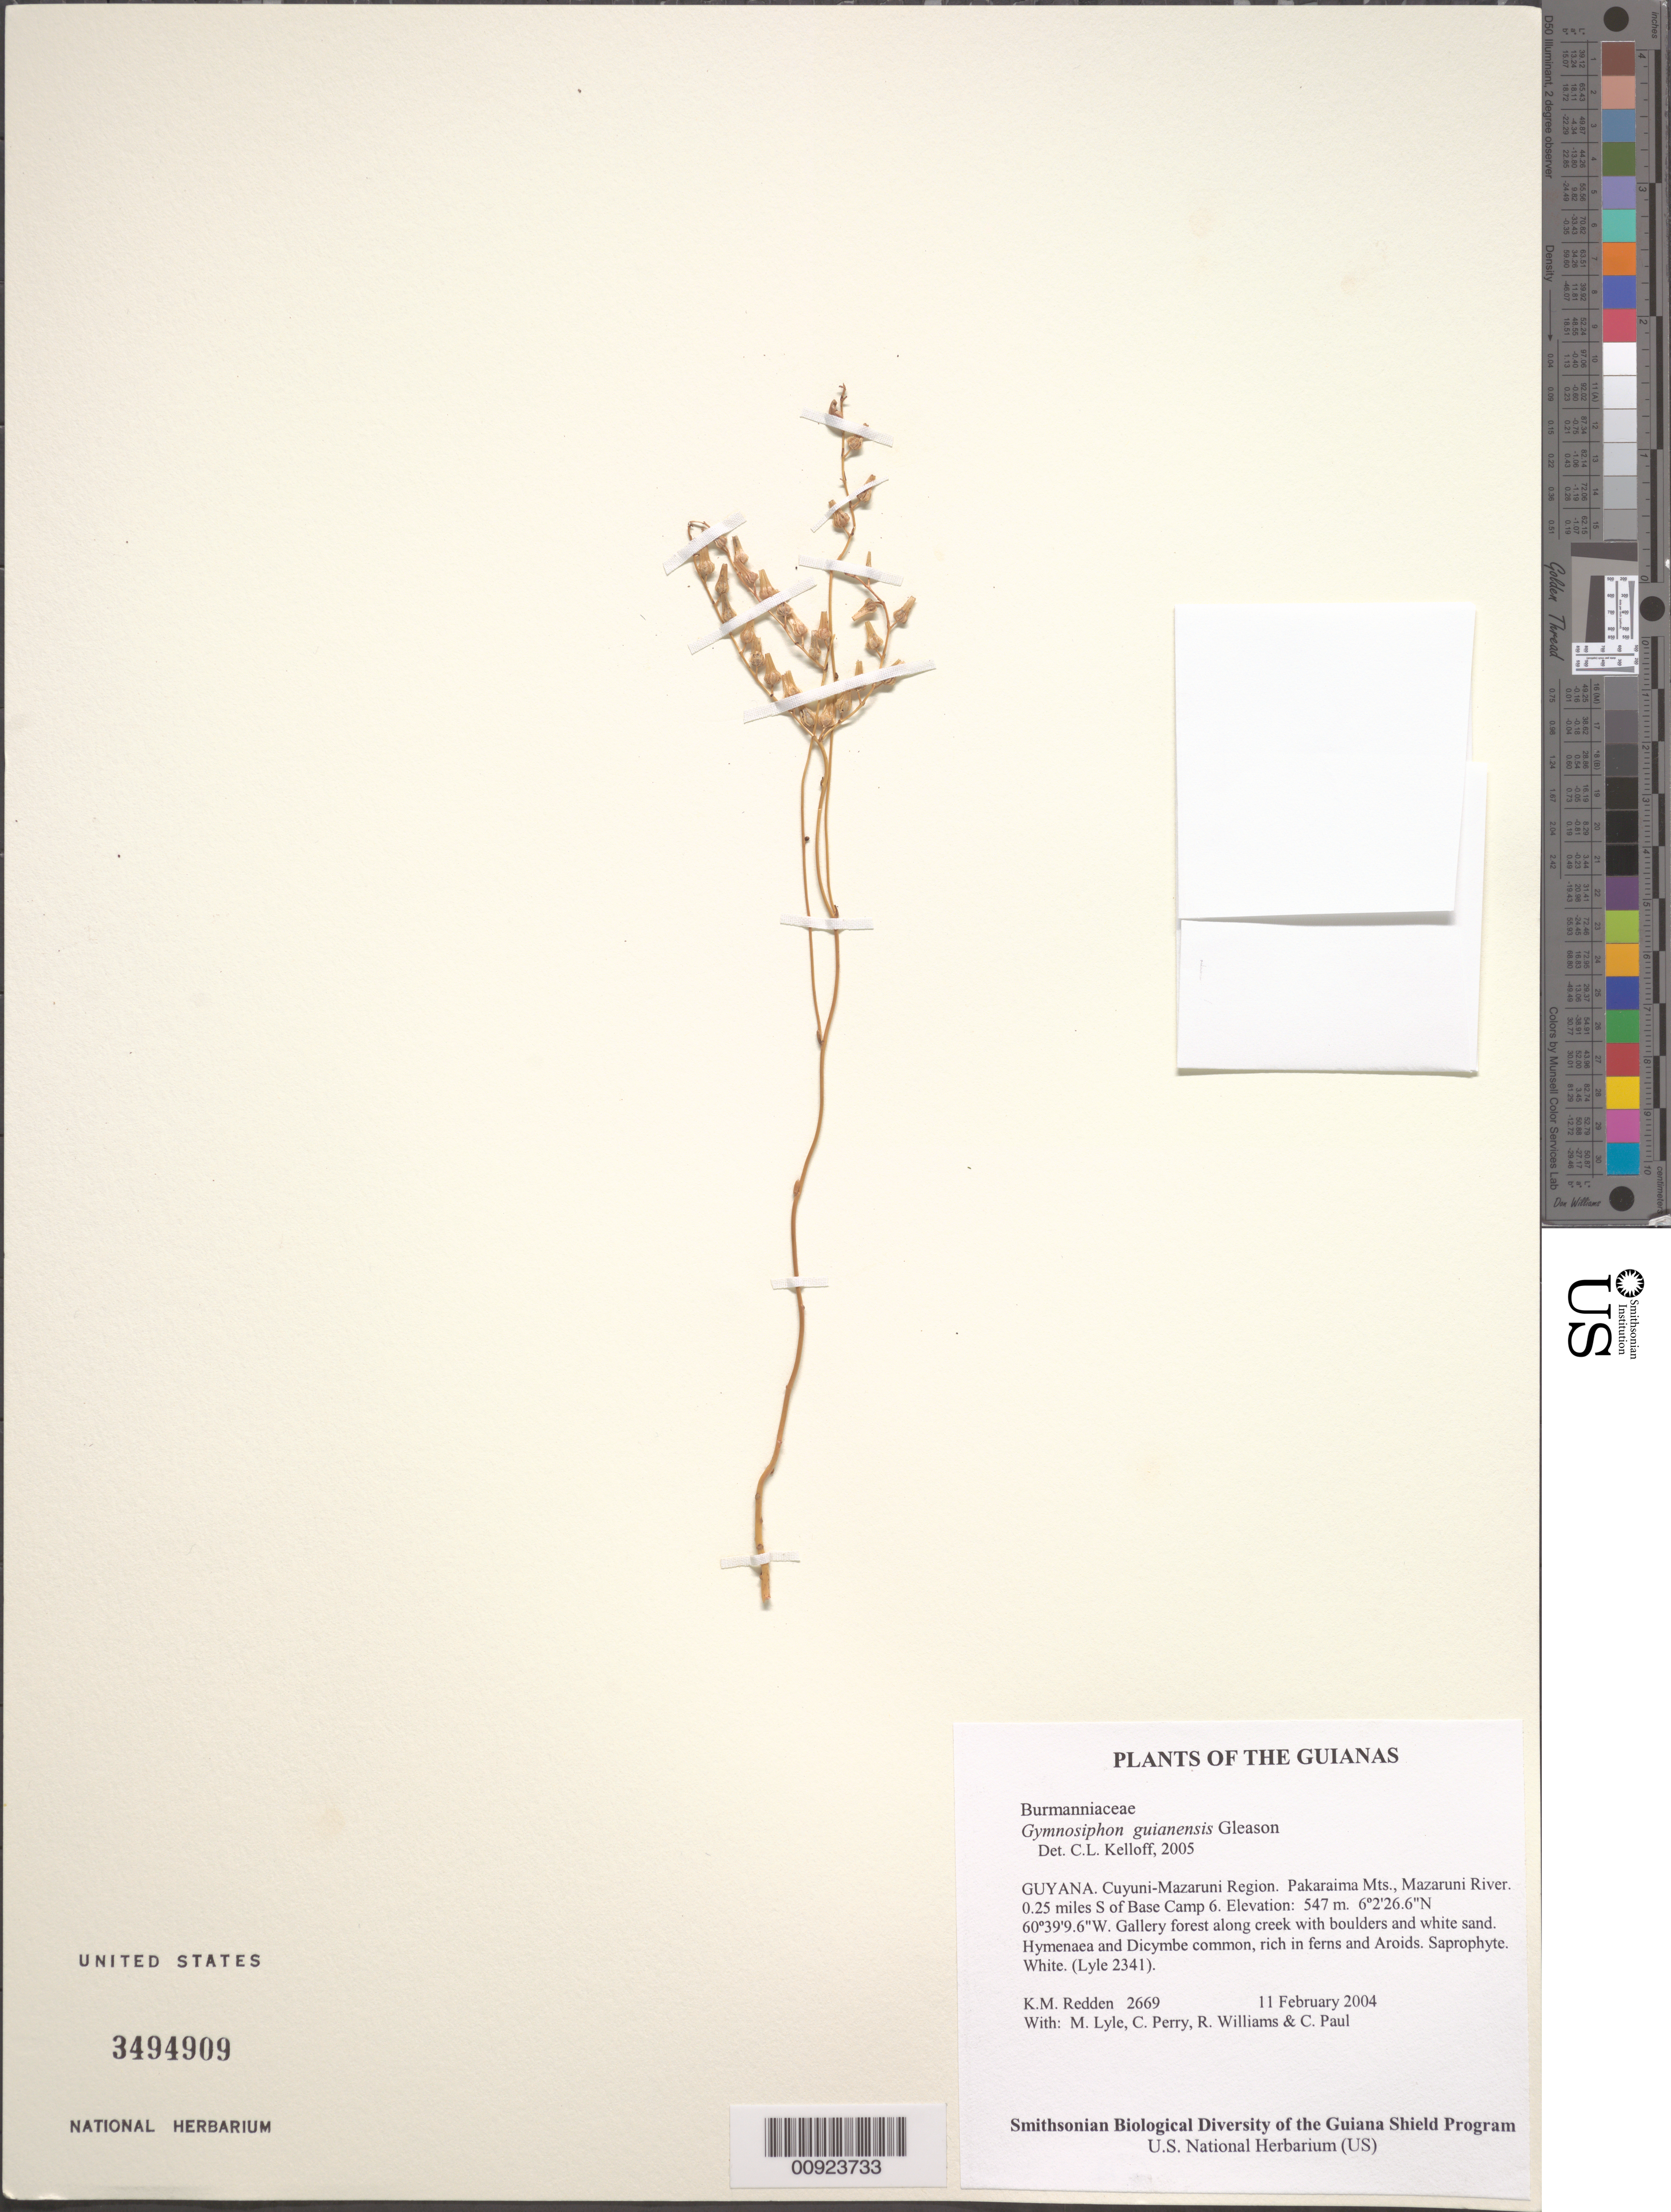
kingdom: Plantae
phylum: Tracheophyta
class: Liliopsida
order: Dioscoreales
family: Burmanniaceae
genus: Gymnosiphon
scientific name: Gymnosiphon guianensis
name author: Gleason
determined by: Kelloff, Carol L., (US), Smithsonian Institution - National Museum of Natural History (UNITED STATES)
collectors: K. M. Redden, M. Lyle, C. Perry, R. Williams & C. Paul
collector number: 2669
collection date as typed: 11 February 2004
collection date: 2004-02-11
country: Guyana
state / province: Cuyuni-Mazaruni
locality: Pakaraima Mts., Mazaruni River. 0.25 miles S of Base Camp 6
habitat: Gallery forest along creek with boulders and white sand. Hymenaea and Dicymbe common, rich in ferns and Aroids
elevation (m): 547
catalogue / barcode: US 3494909